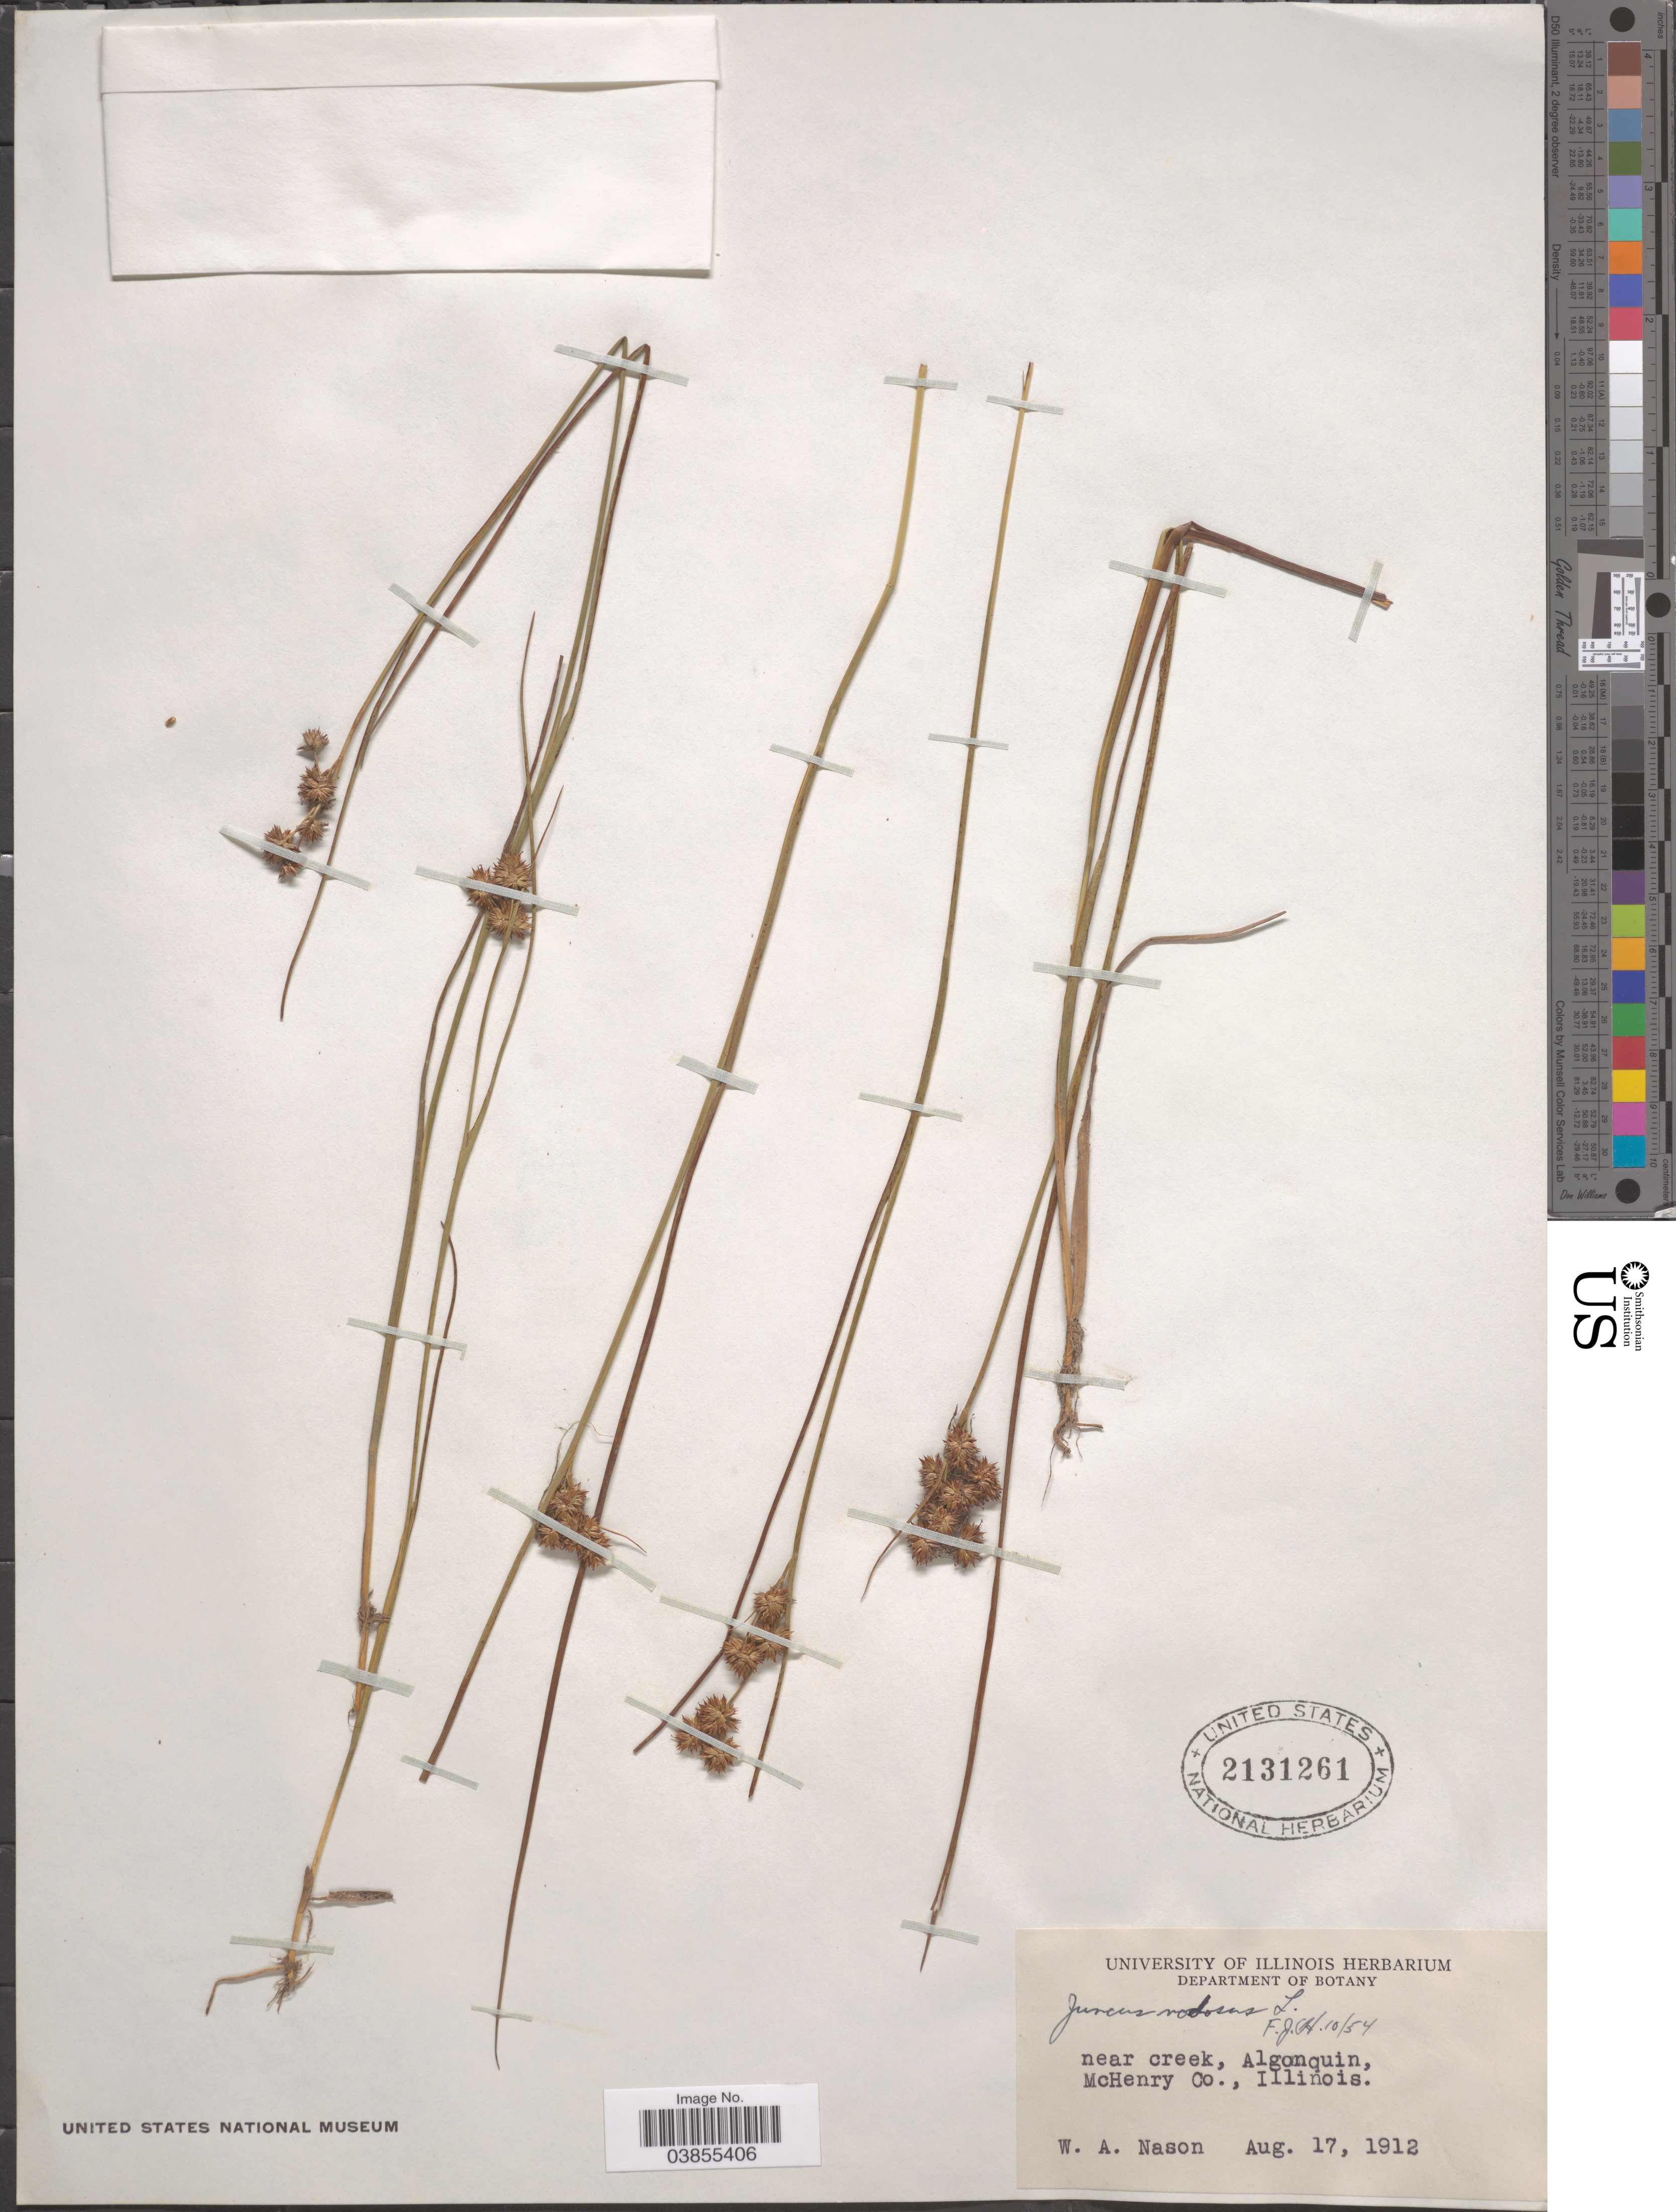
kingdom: Plantae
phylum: Tracheophyta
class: Liliopsida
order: Poales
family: Juncaceae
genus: Juncus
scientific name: Juncus nodosus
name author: L.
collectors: W. Nason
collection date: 1912-08-17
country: United States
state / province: Illinois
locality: Near creek, Algonquin, McHenry Co.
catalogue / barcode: US 2131261